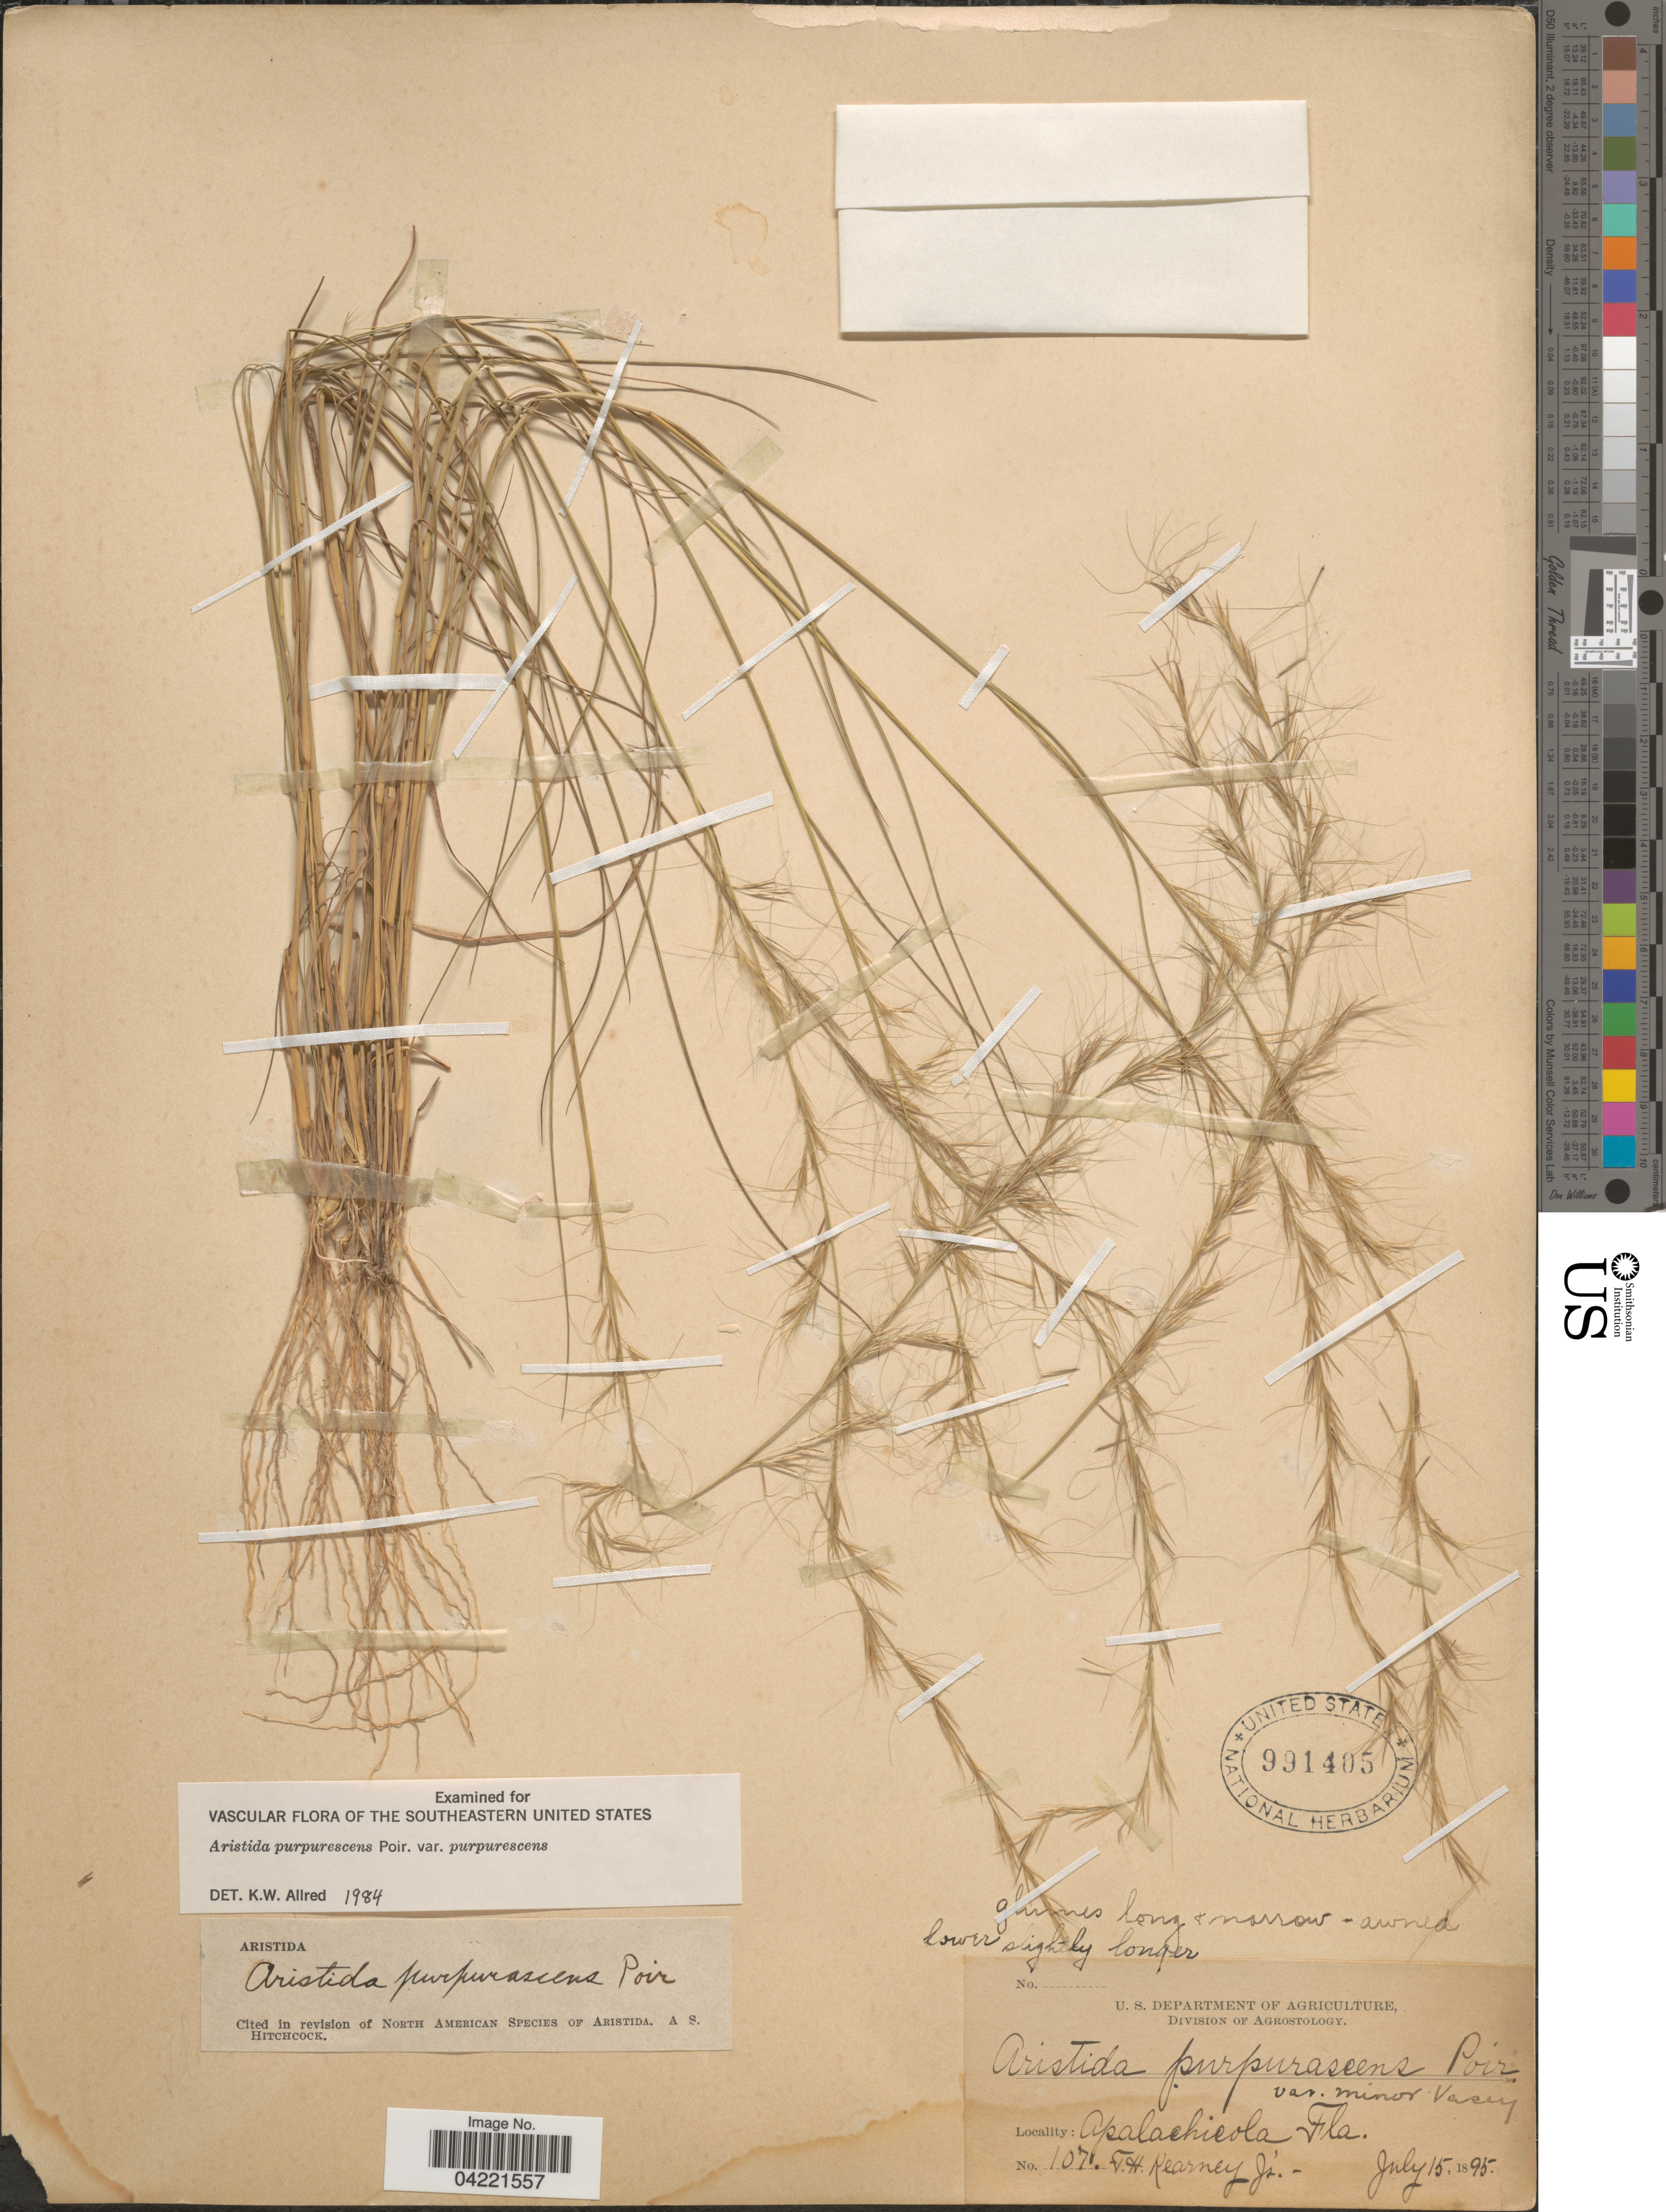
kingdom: Plantae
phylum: Tracheophyta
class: Liliopsida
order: Poales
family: Poaceae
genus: Aristida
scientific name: Aristida purpurascens var. purpurescens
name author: Poir.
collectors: T. H. Kearney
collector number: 107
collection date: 1895-07-15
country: United States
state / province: Florida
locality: Apalachicola.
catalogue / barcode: US 991405